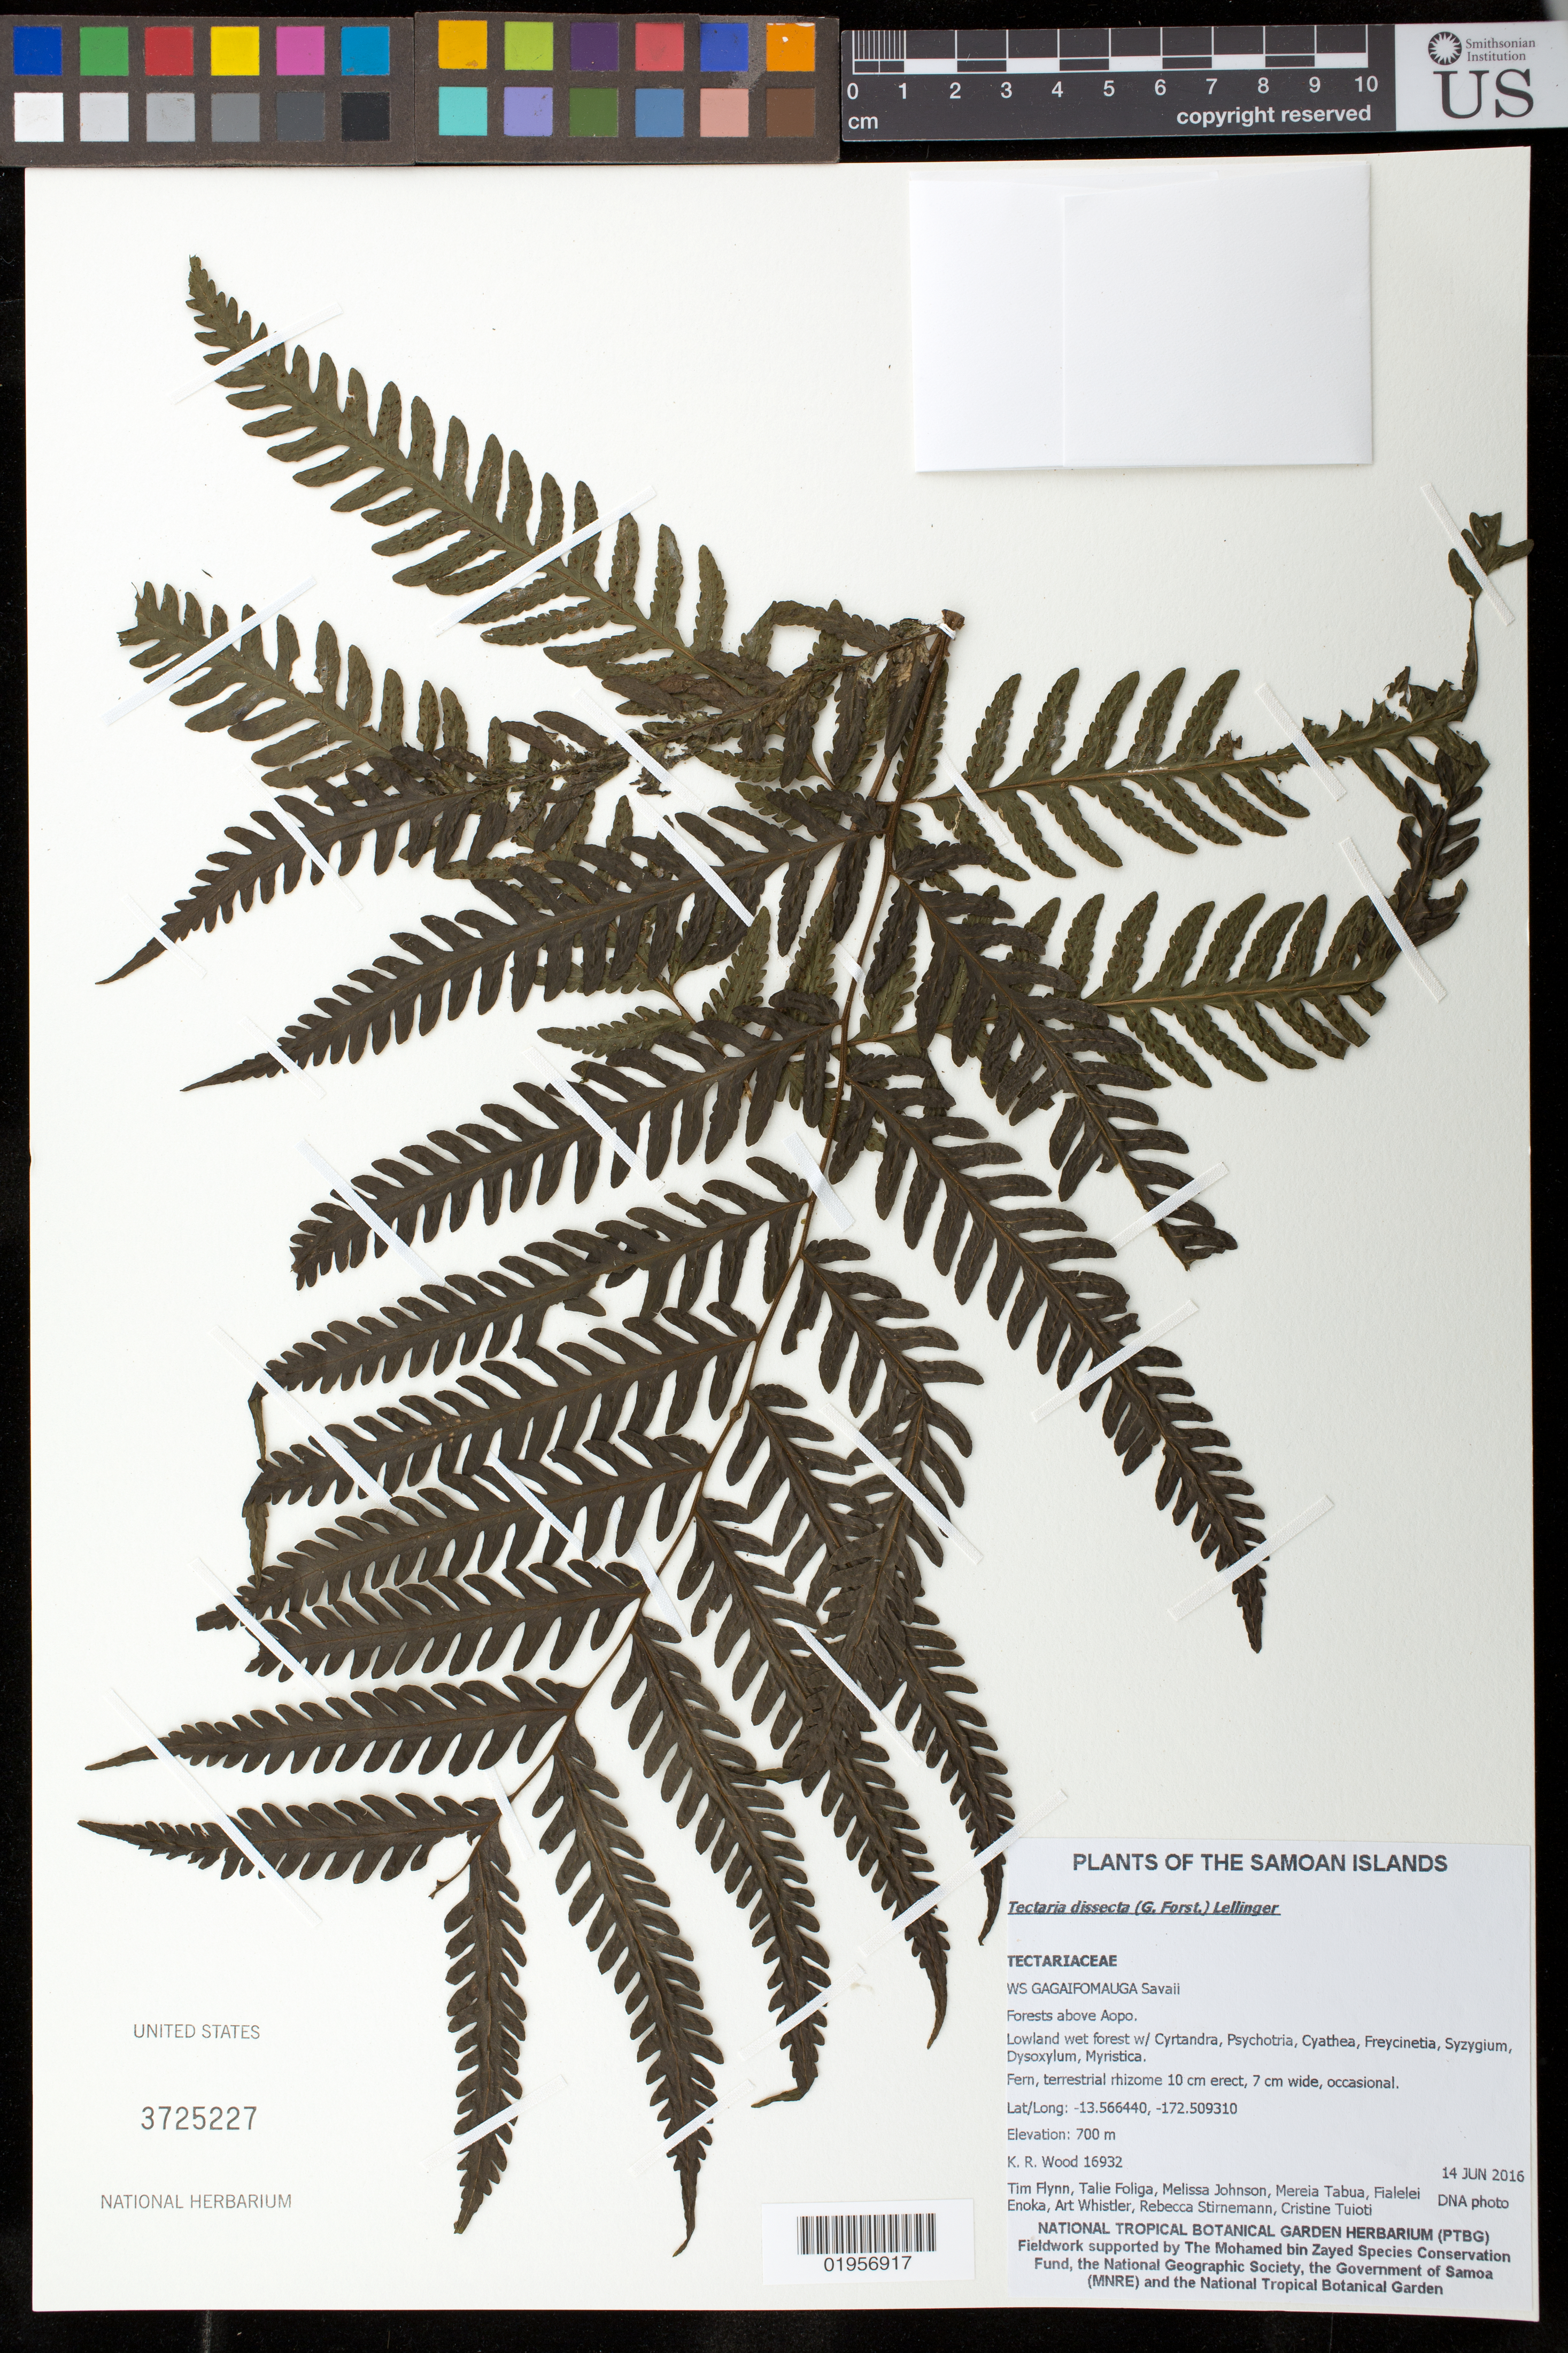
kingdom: Plantae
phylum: Tracheophyta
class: Polypodiopsida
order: Polypodiales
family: Tectariaceae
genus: Tectaria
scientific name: Tectaria dissecta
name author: (G. Forst.) Lellinger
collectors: K. R. Wood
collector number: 16932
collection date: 2016-06-14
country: Samoa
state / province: Gagaifomauga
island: Savai'i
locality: Savaii, Forests above Aopo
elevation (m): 700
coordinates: -13.5666440, -172.509310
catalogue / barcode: US 3725227